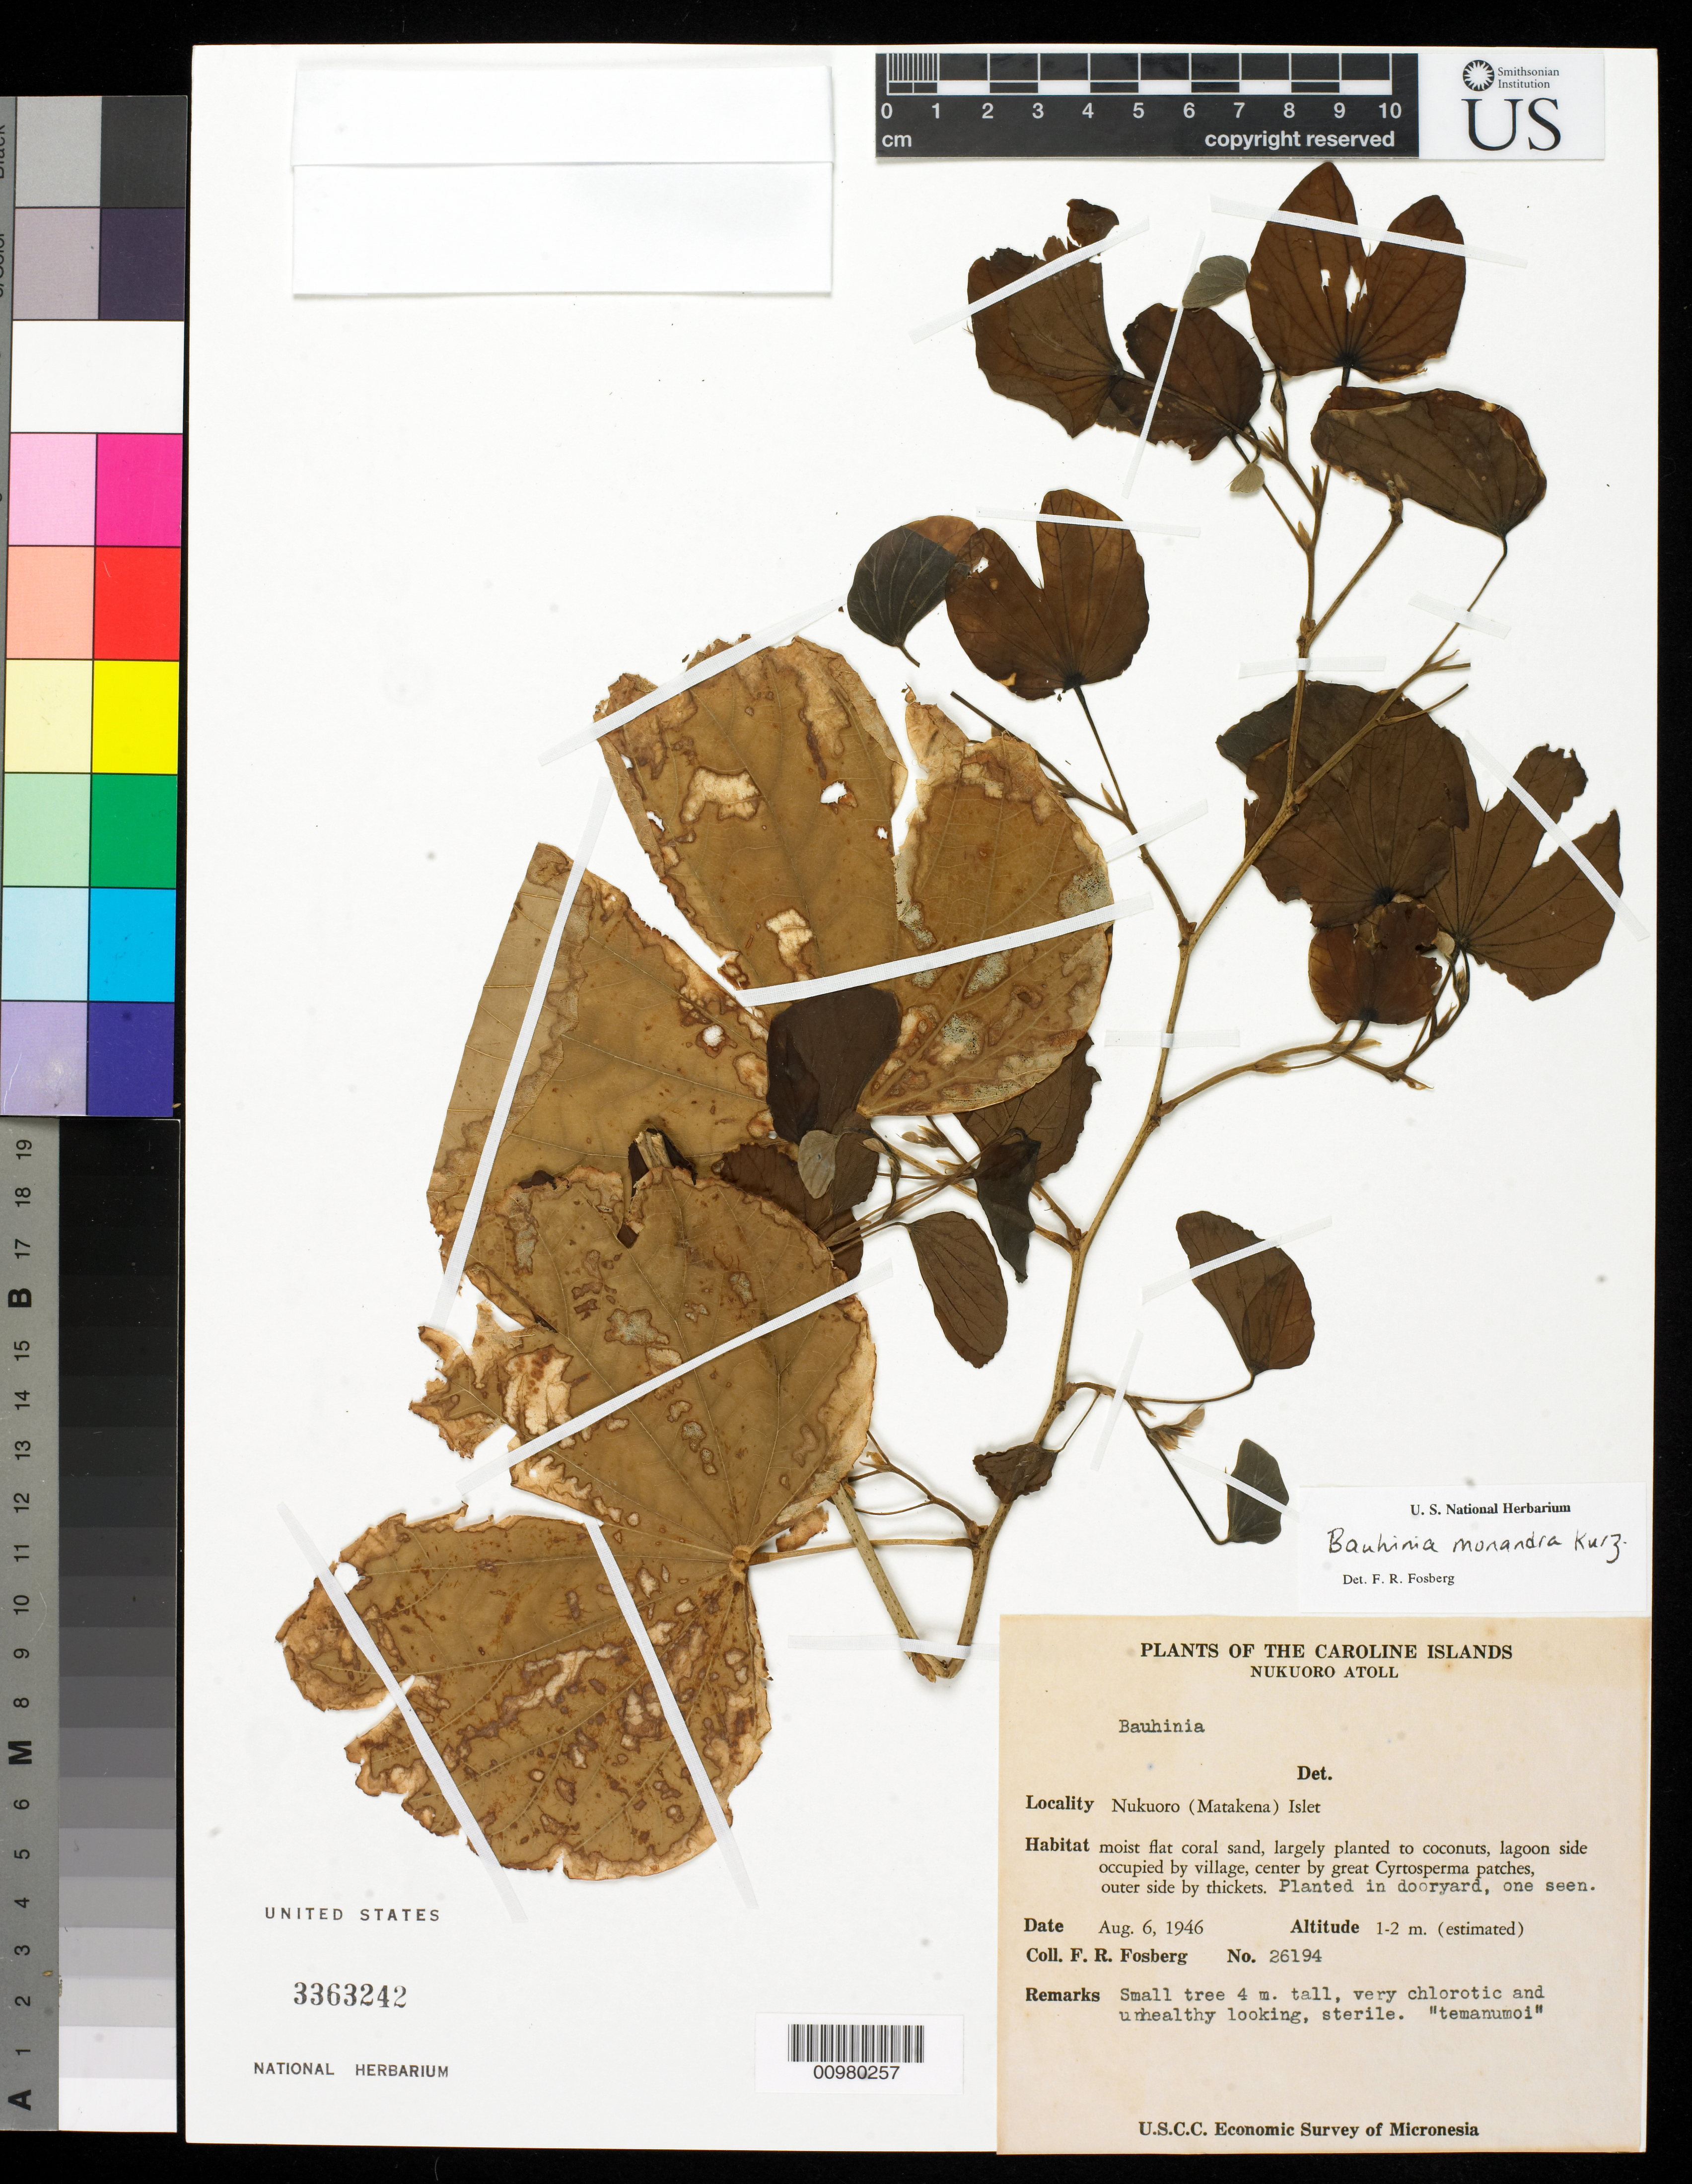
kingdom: Plantae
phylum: Tracheophyta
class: Magnoliopsida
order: Fabales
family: Fabaceae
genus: Bauhinia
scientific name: Bauhinia monandra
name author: Kurz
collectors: F. R. Fosberg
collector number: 26194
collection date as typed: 06 Aug 1946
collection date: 1946-08-06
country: Micronesia, Federated States of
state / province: Pohnpei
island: Nukuoro Atoll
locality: Nukuoro (Matakena) Islet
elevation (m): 1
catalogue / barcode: US 3363242